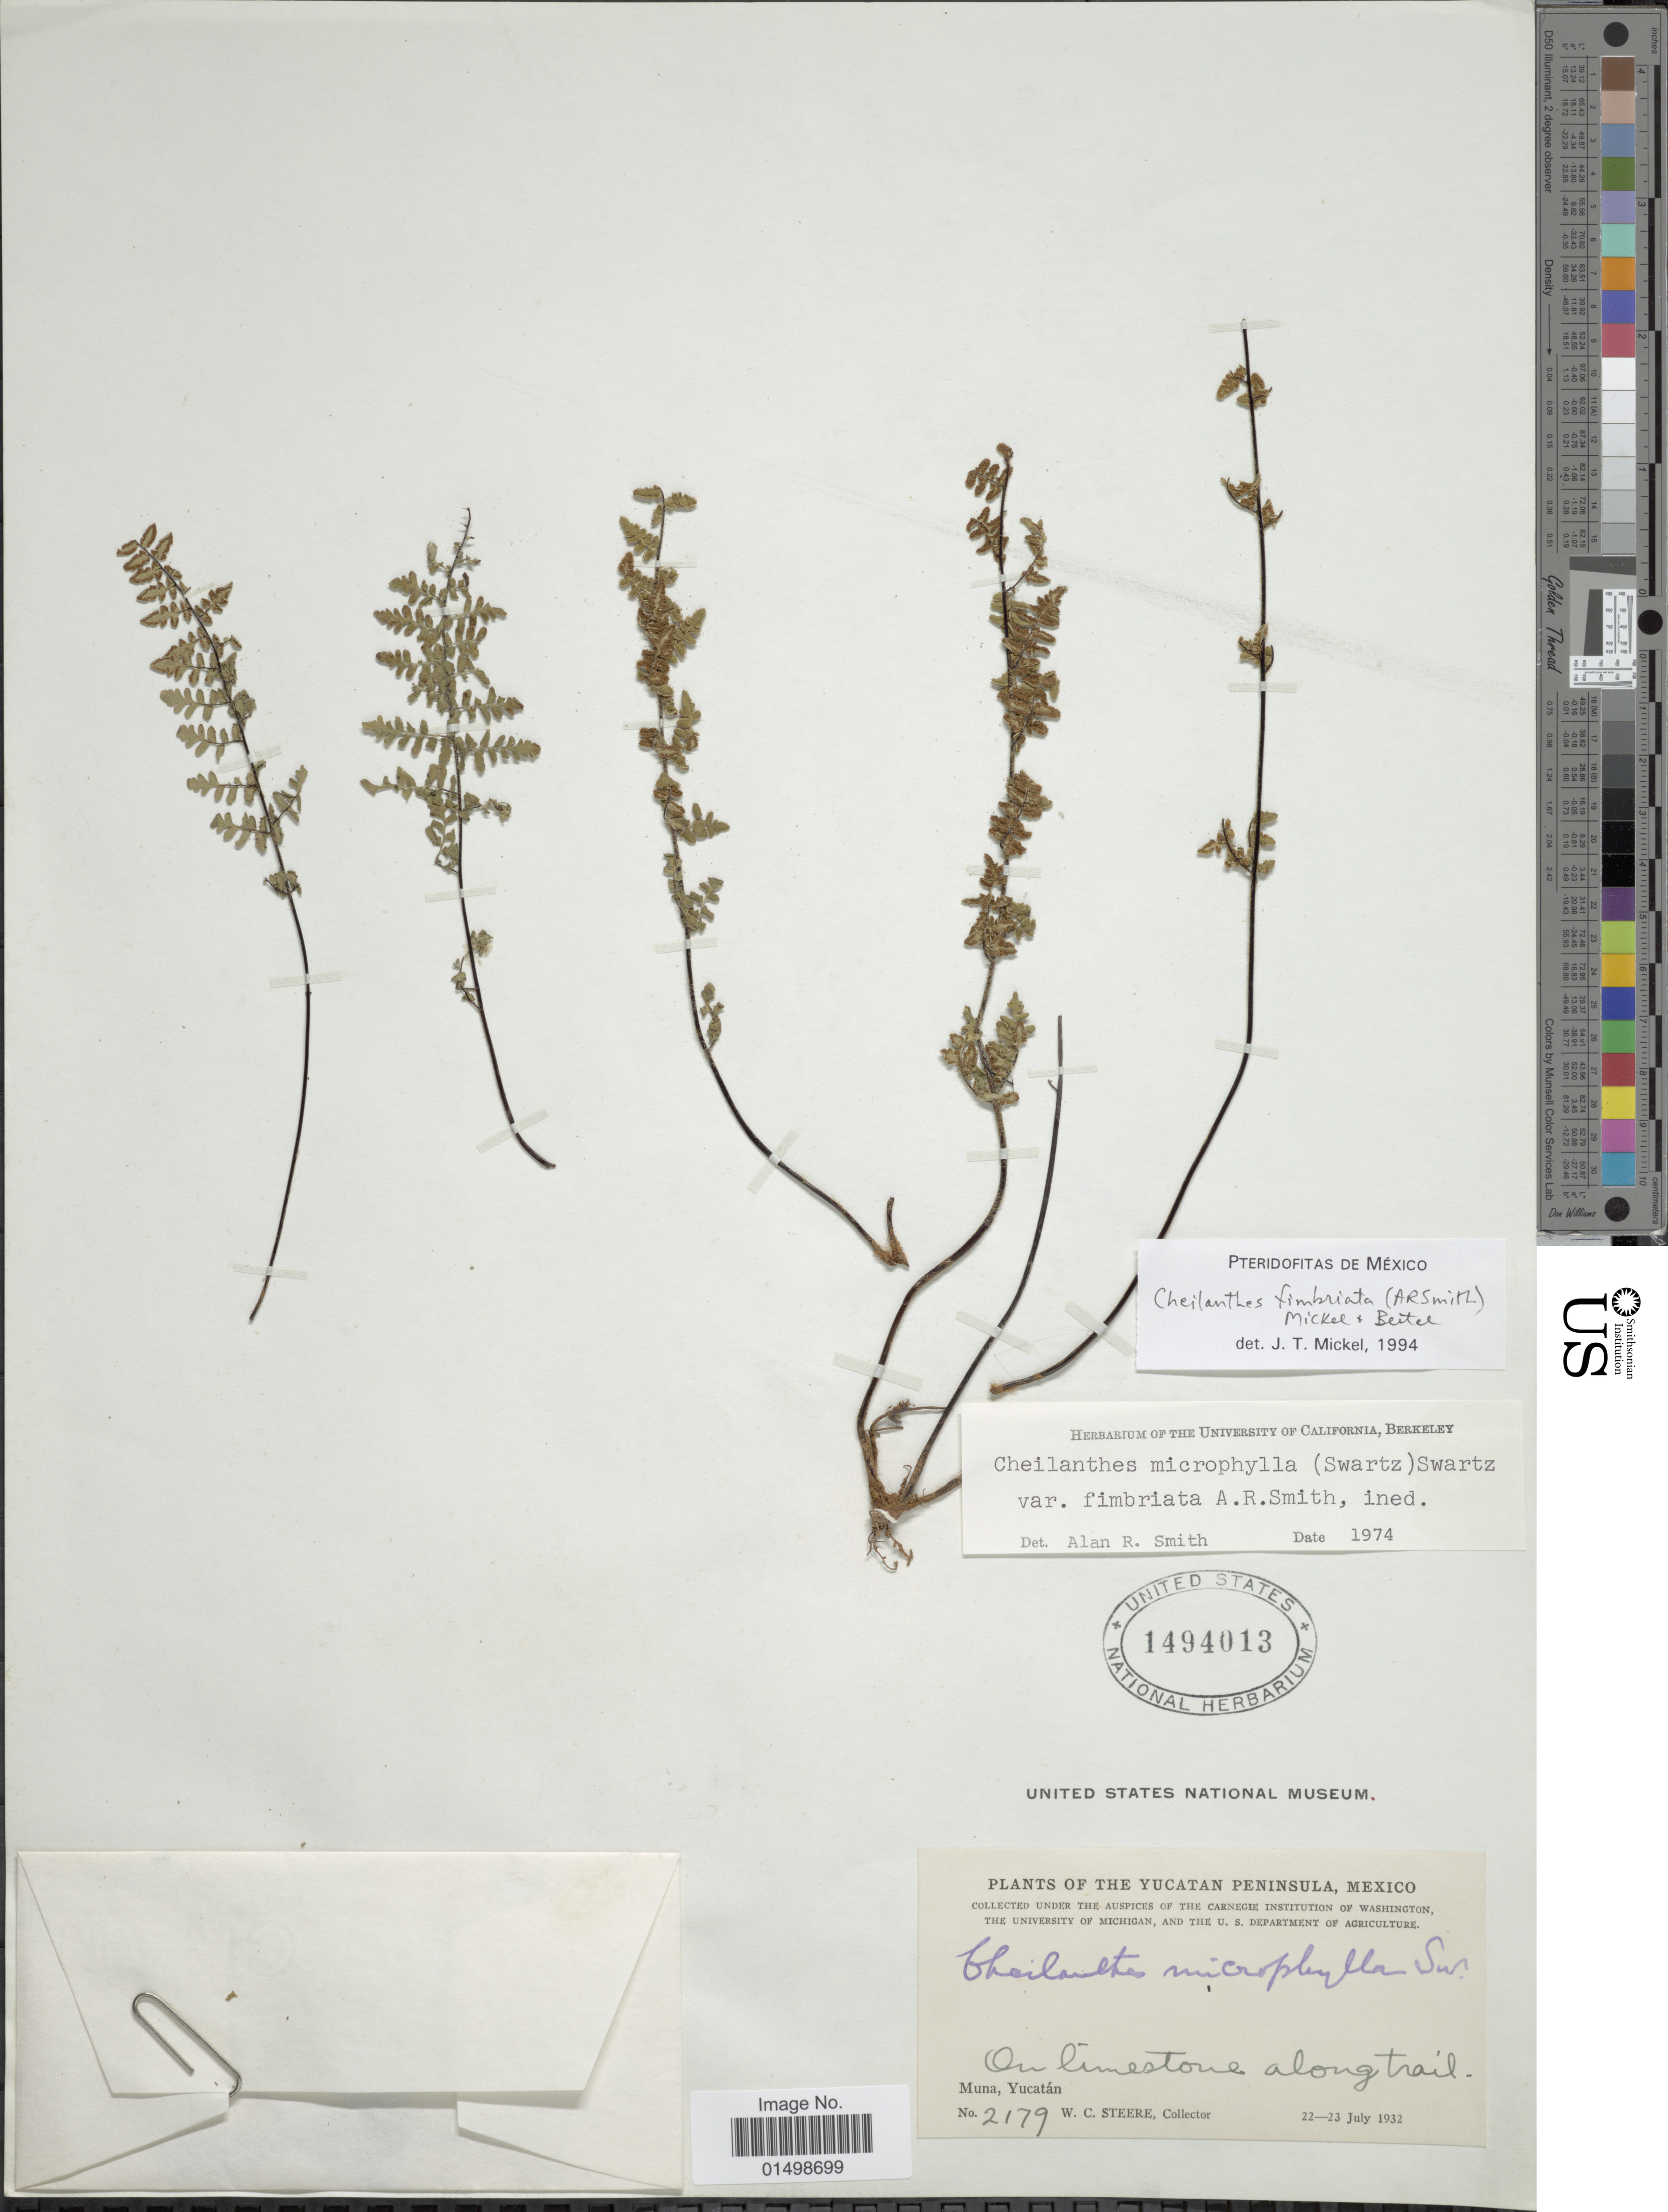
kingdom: Plantae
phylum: Tracheophyta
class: Polypodiopsida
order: Polypodiales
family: Pteridaceae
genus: Cheilanthes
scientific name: Cheilanthes fimbriata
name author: (A.R. Sm.) Mickel & Beitel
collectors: W. C. Steere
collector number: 2179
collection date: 1932-07-22/1932-07-23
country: Mexico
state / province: Yucatán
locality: Muna, on limestone along trail.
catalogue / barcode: US 1494013